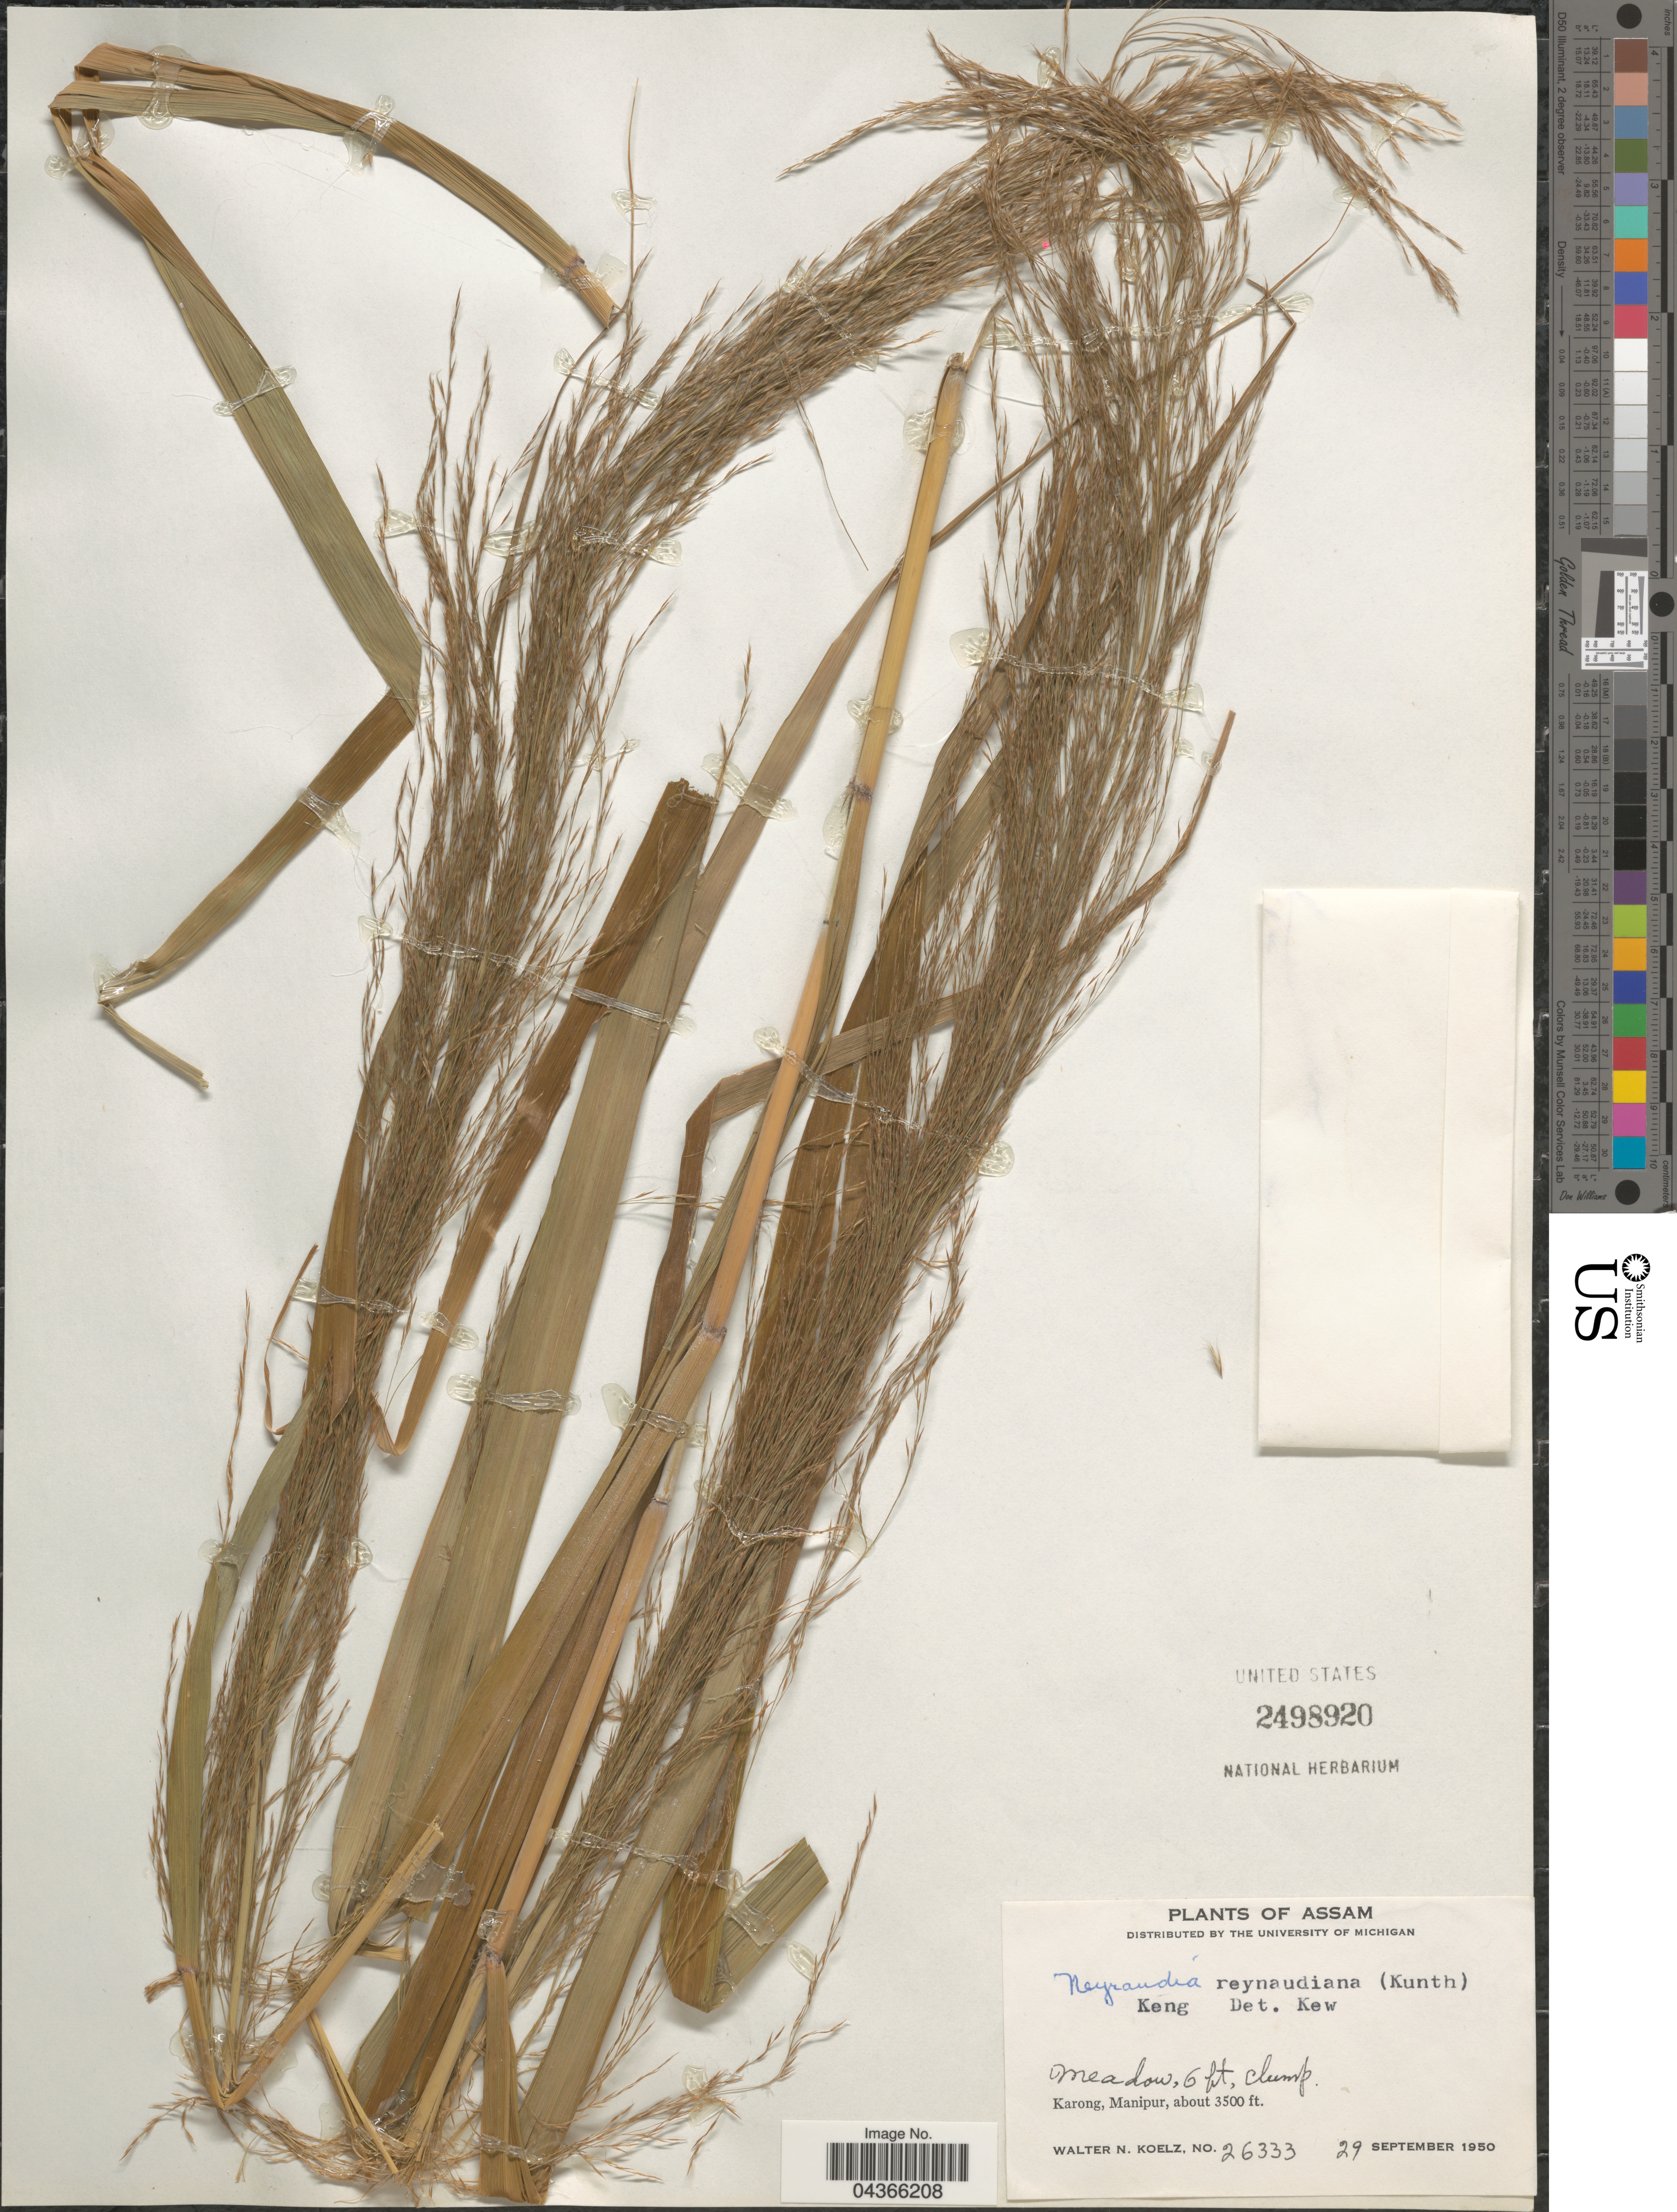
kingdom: Plantae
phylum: Tracheophyta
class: Liliopsida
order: Poales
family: Poaceae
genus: Neyraudia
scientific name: Neyraudia reynaudiana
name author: (Kunth) Keng ex Hitchc.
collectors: W. N. Koelz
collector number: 26333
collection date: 1950-09-29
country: India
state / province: Manipur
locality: Karong, Manipur.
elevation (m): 1067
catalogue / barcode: US 2498920